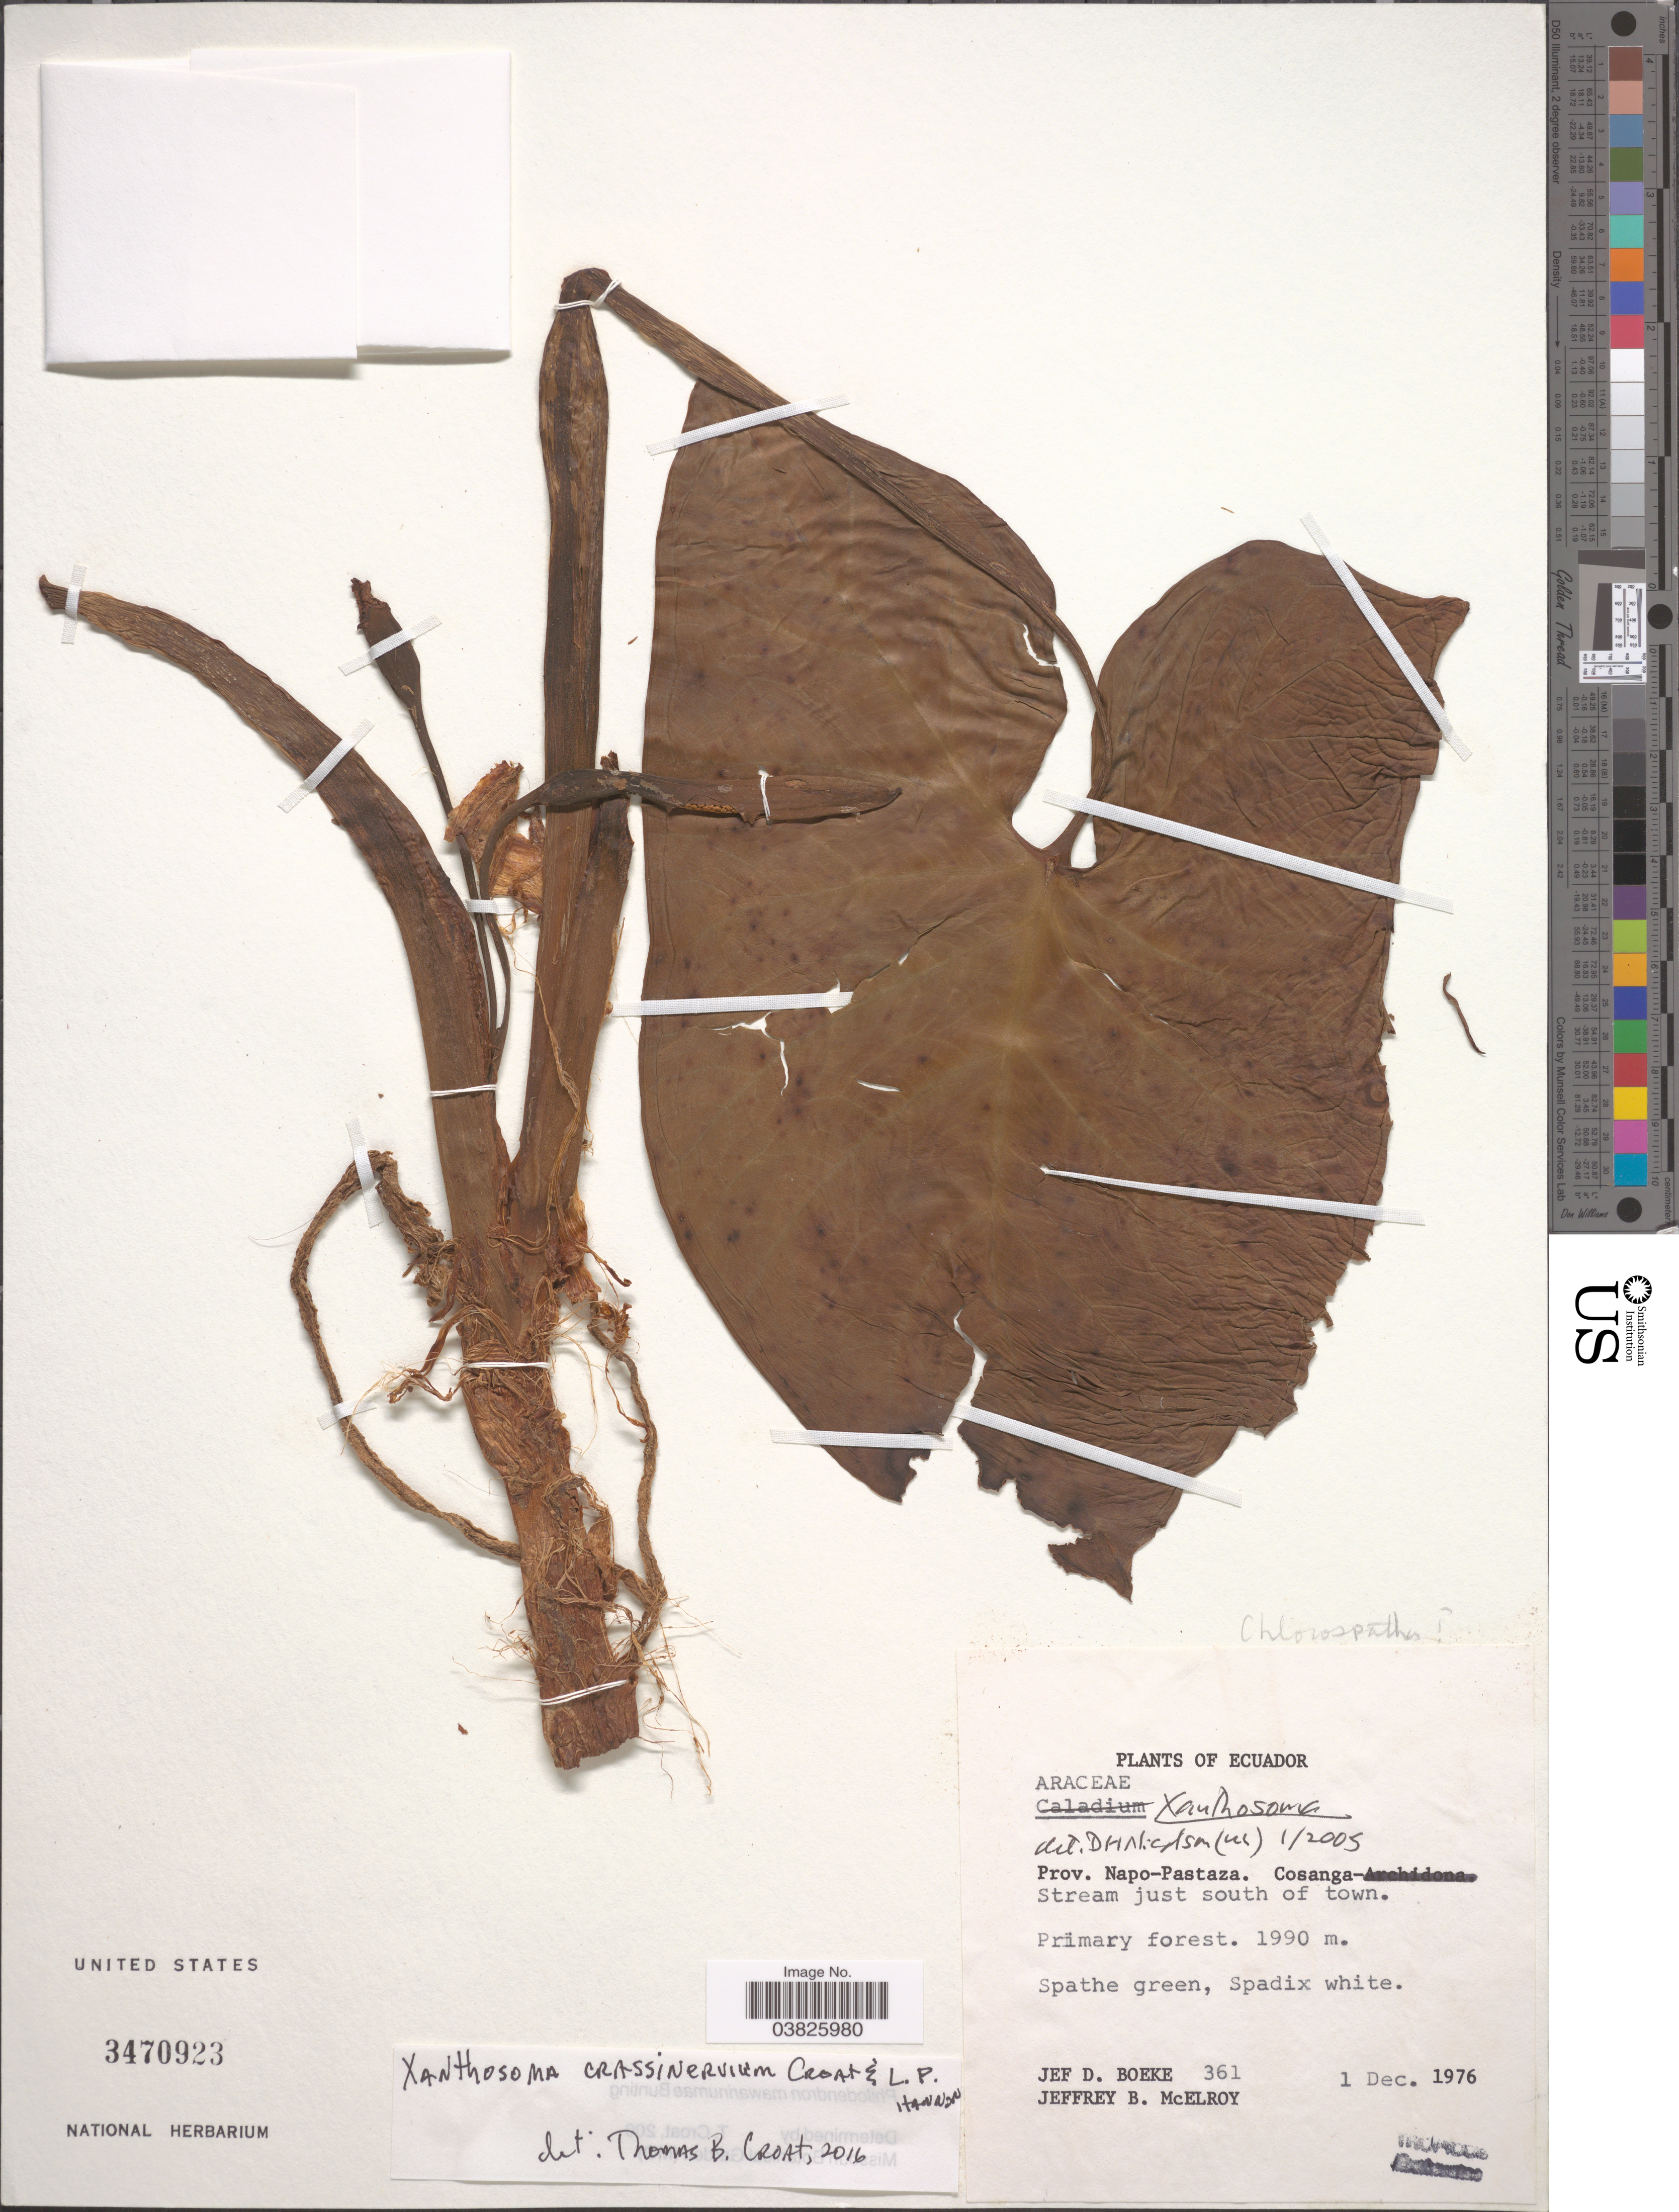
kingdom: Plantae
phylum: Tracheophyta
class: Liliopsida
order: Alismatales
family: Araceae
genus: Xanthosoma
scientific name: Xanthosoma crassinervium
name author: Croat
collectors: J. Boeke & J. B. McElroy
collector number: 361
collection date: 1976-12-01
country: Ecuador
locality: Prov. Napo-Pastaza. Cosanga. Stream jst south of town.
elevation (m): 1990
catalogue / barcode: US 3470923